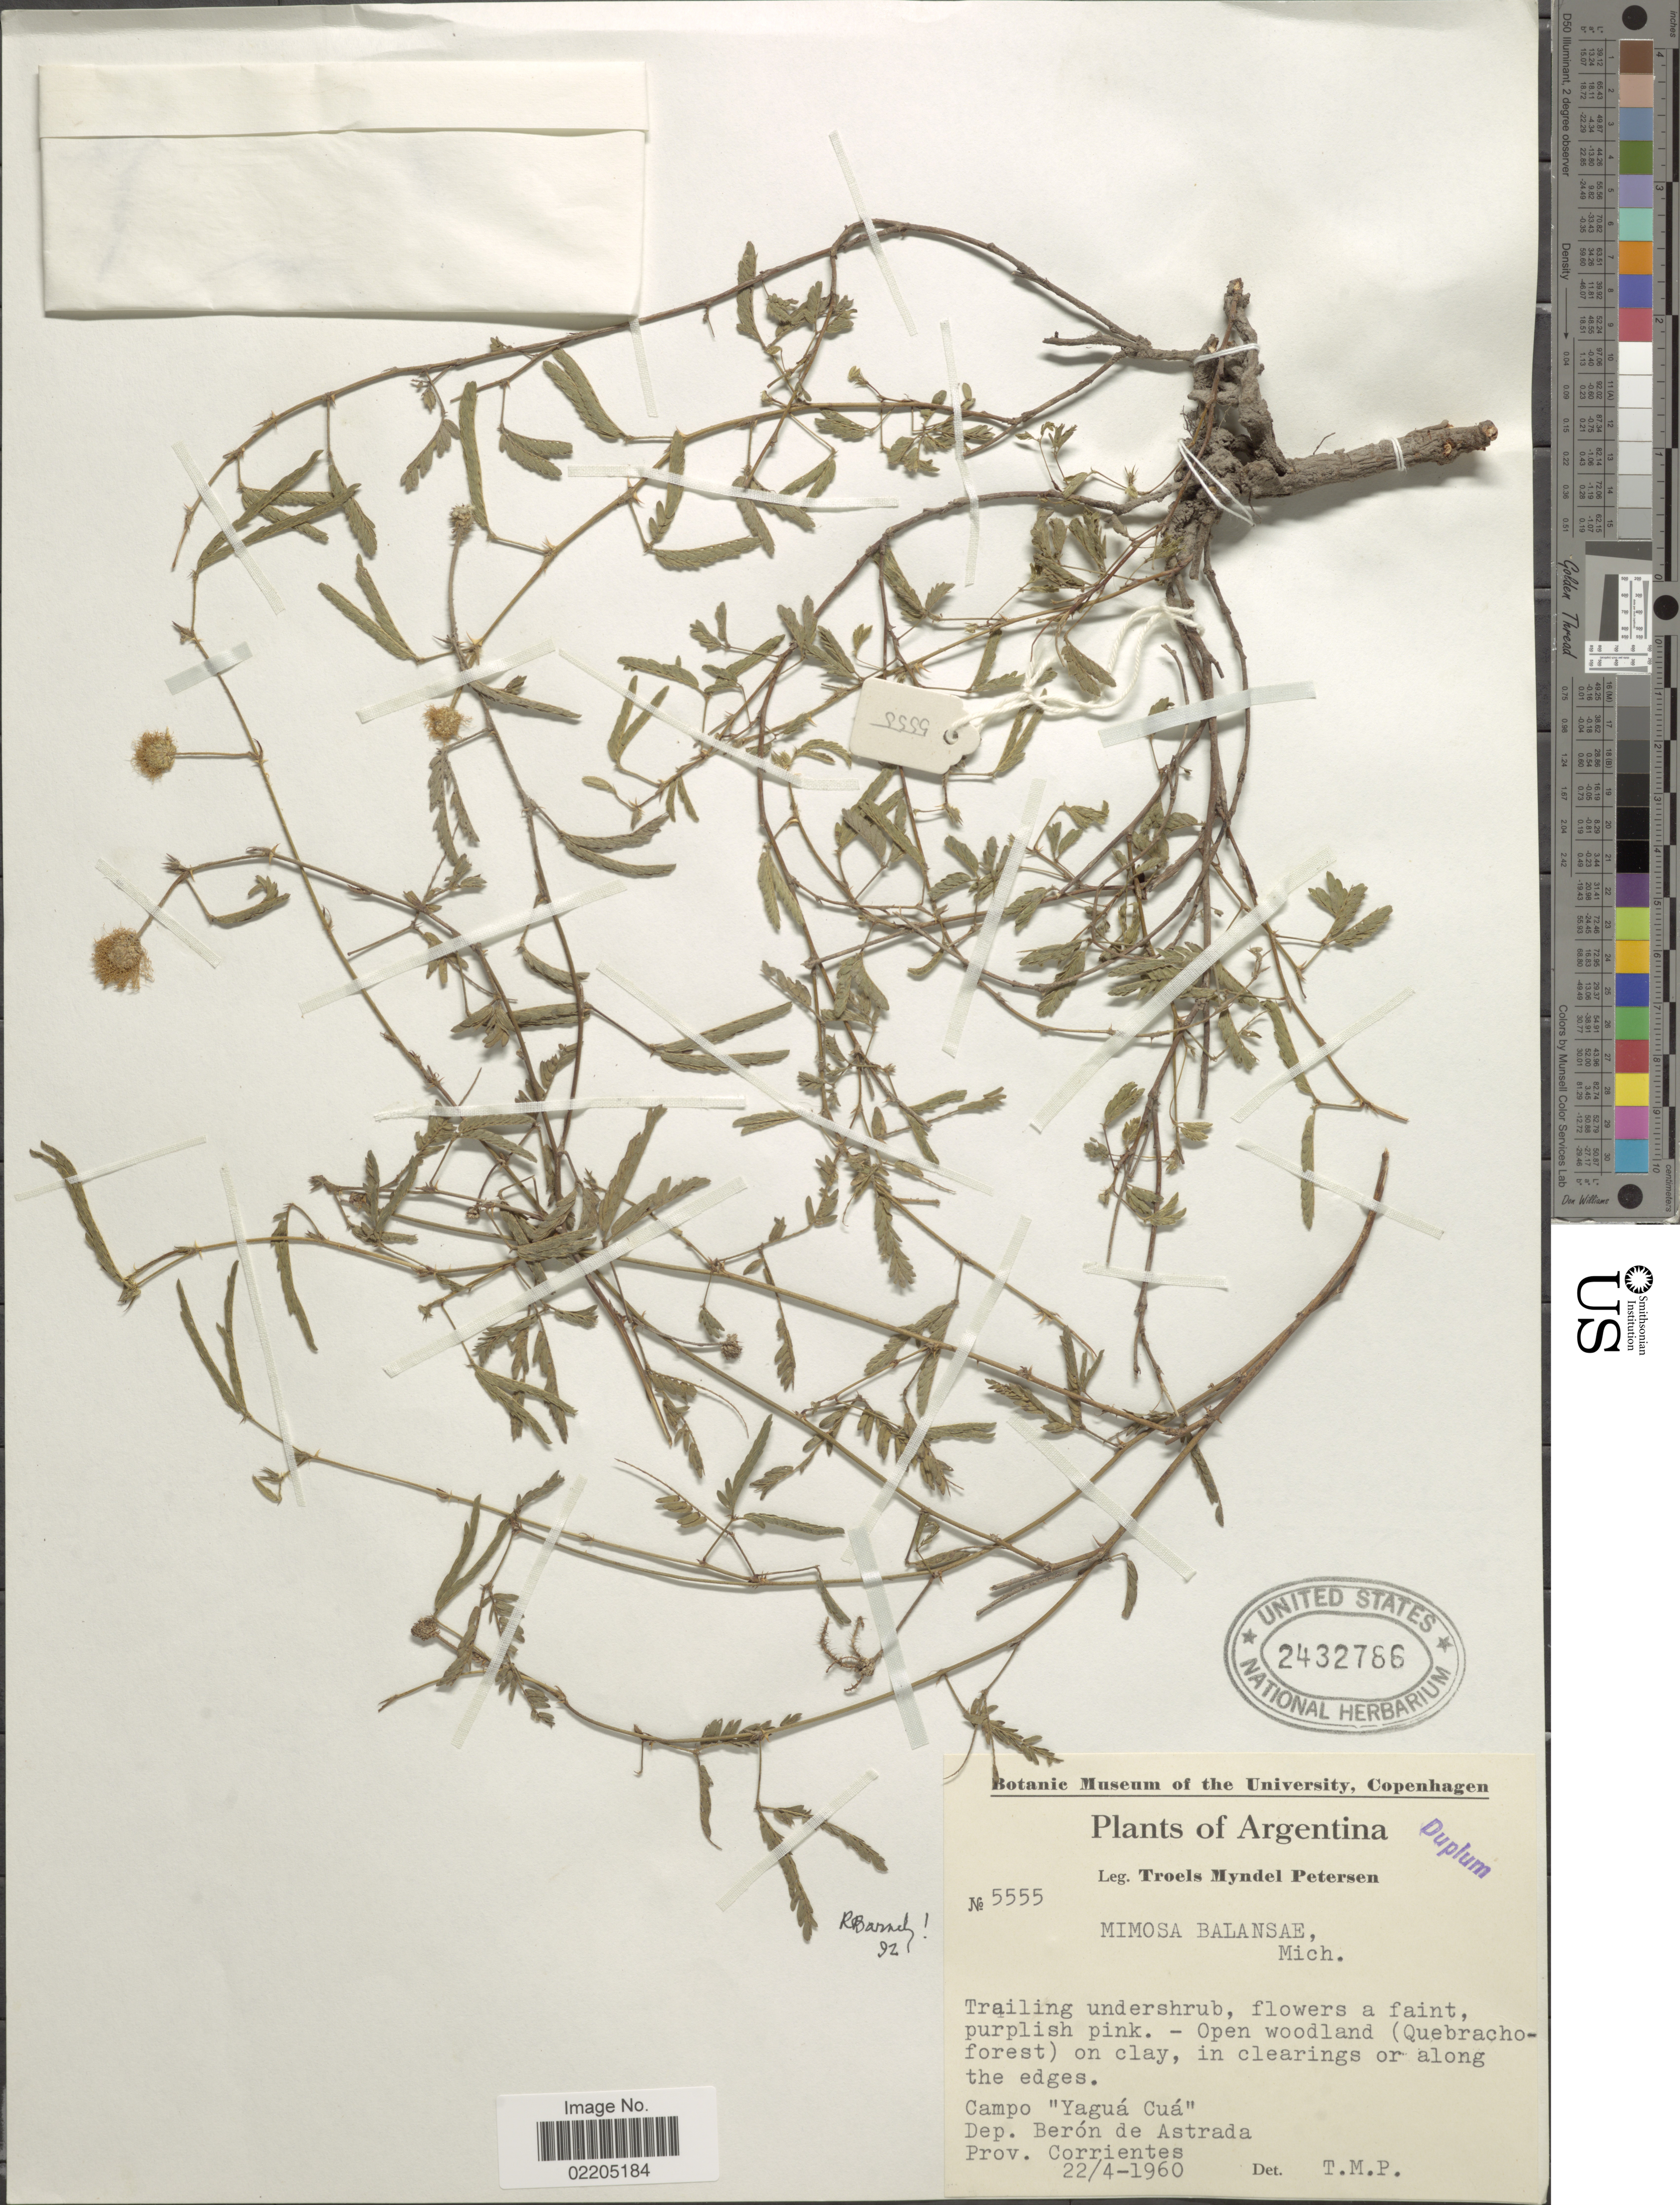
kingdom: Plantae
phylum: Tracheophyta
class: Magnoliopsida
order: Fabales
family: Fabaceae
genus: Mimosa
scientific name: Mimosa balansae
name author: Micheli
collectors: T. Pederson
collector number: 5555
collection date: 1960-04-22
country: Argentina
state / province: Corrientes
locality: Campo "Yagua Cua", Dep. Beron de Astrada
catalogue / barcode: US 2432786